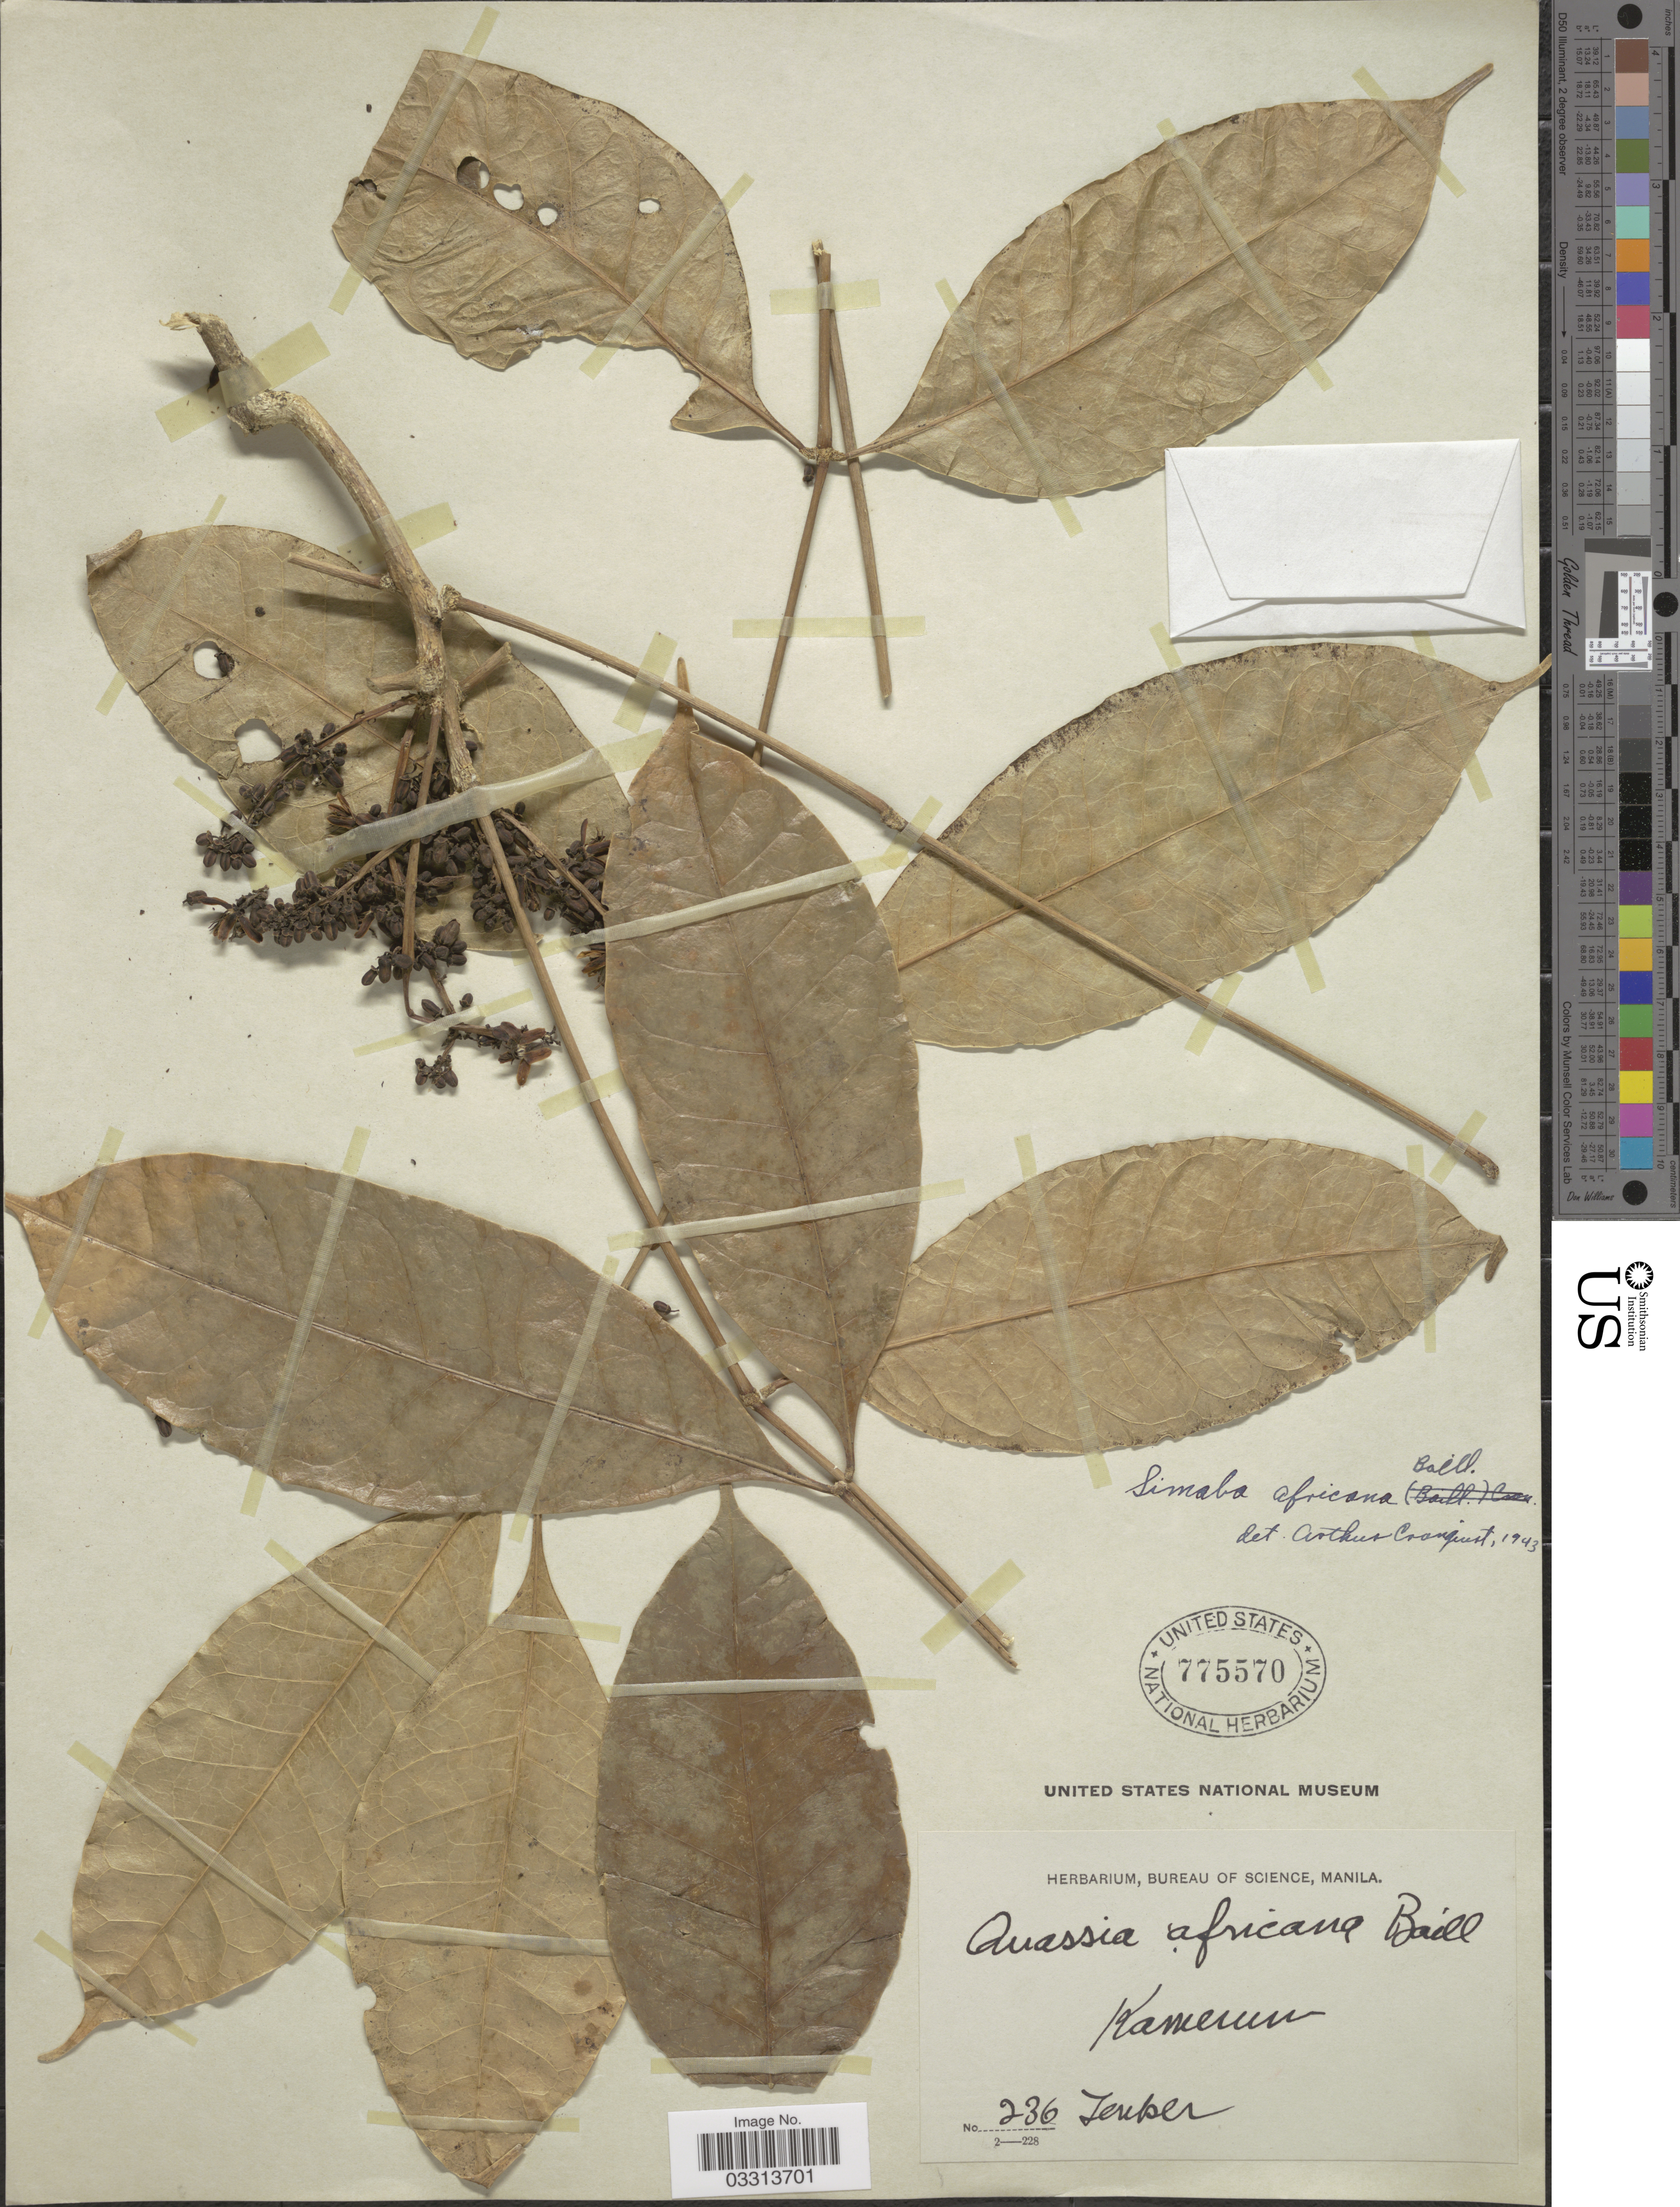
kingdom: Plantae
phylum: Tracheophyta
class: Magnoliopsida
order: Sapindales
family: Simaroubaceae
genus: Simaba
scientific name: Simaba africana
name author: Baill.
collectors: Zenker, --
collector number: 236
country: Cameroon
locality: Kamerun.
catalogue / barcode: US 775570